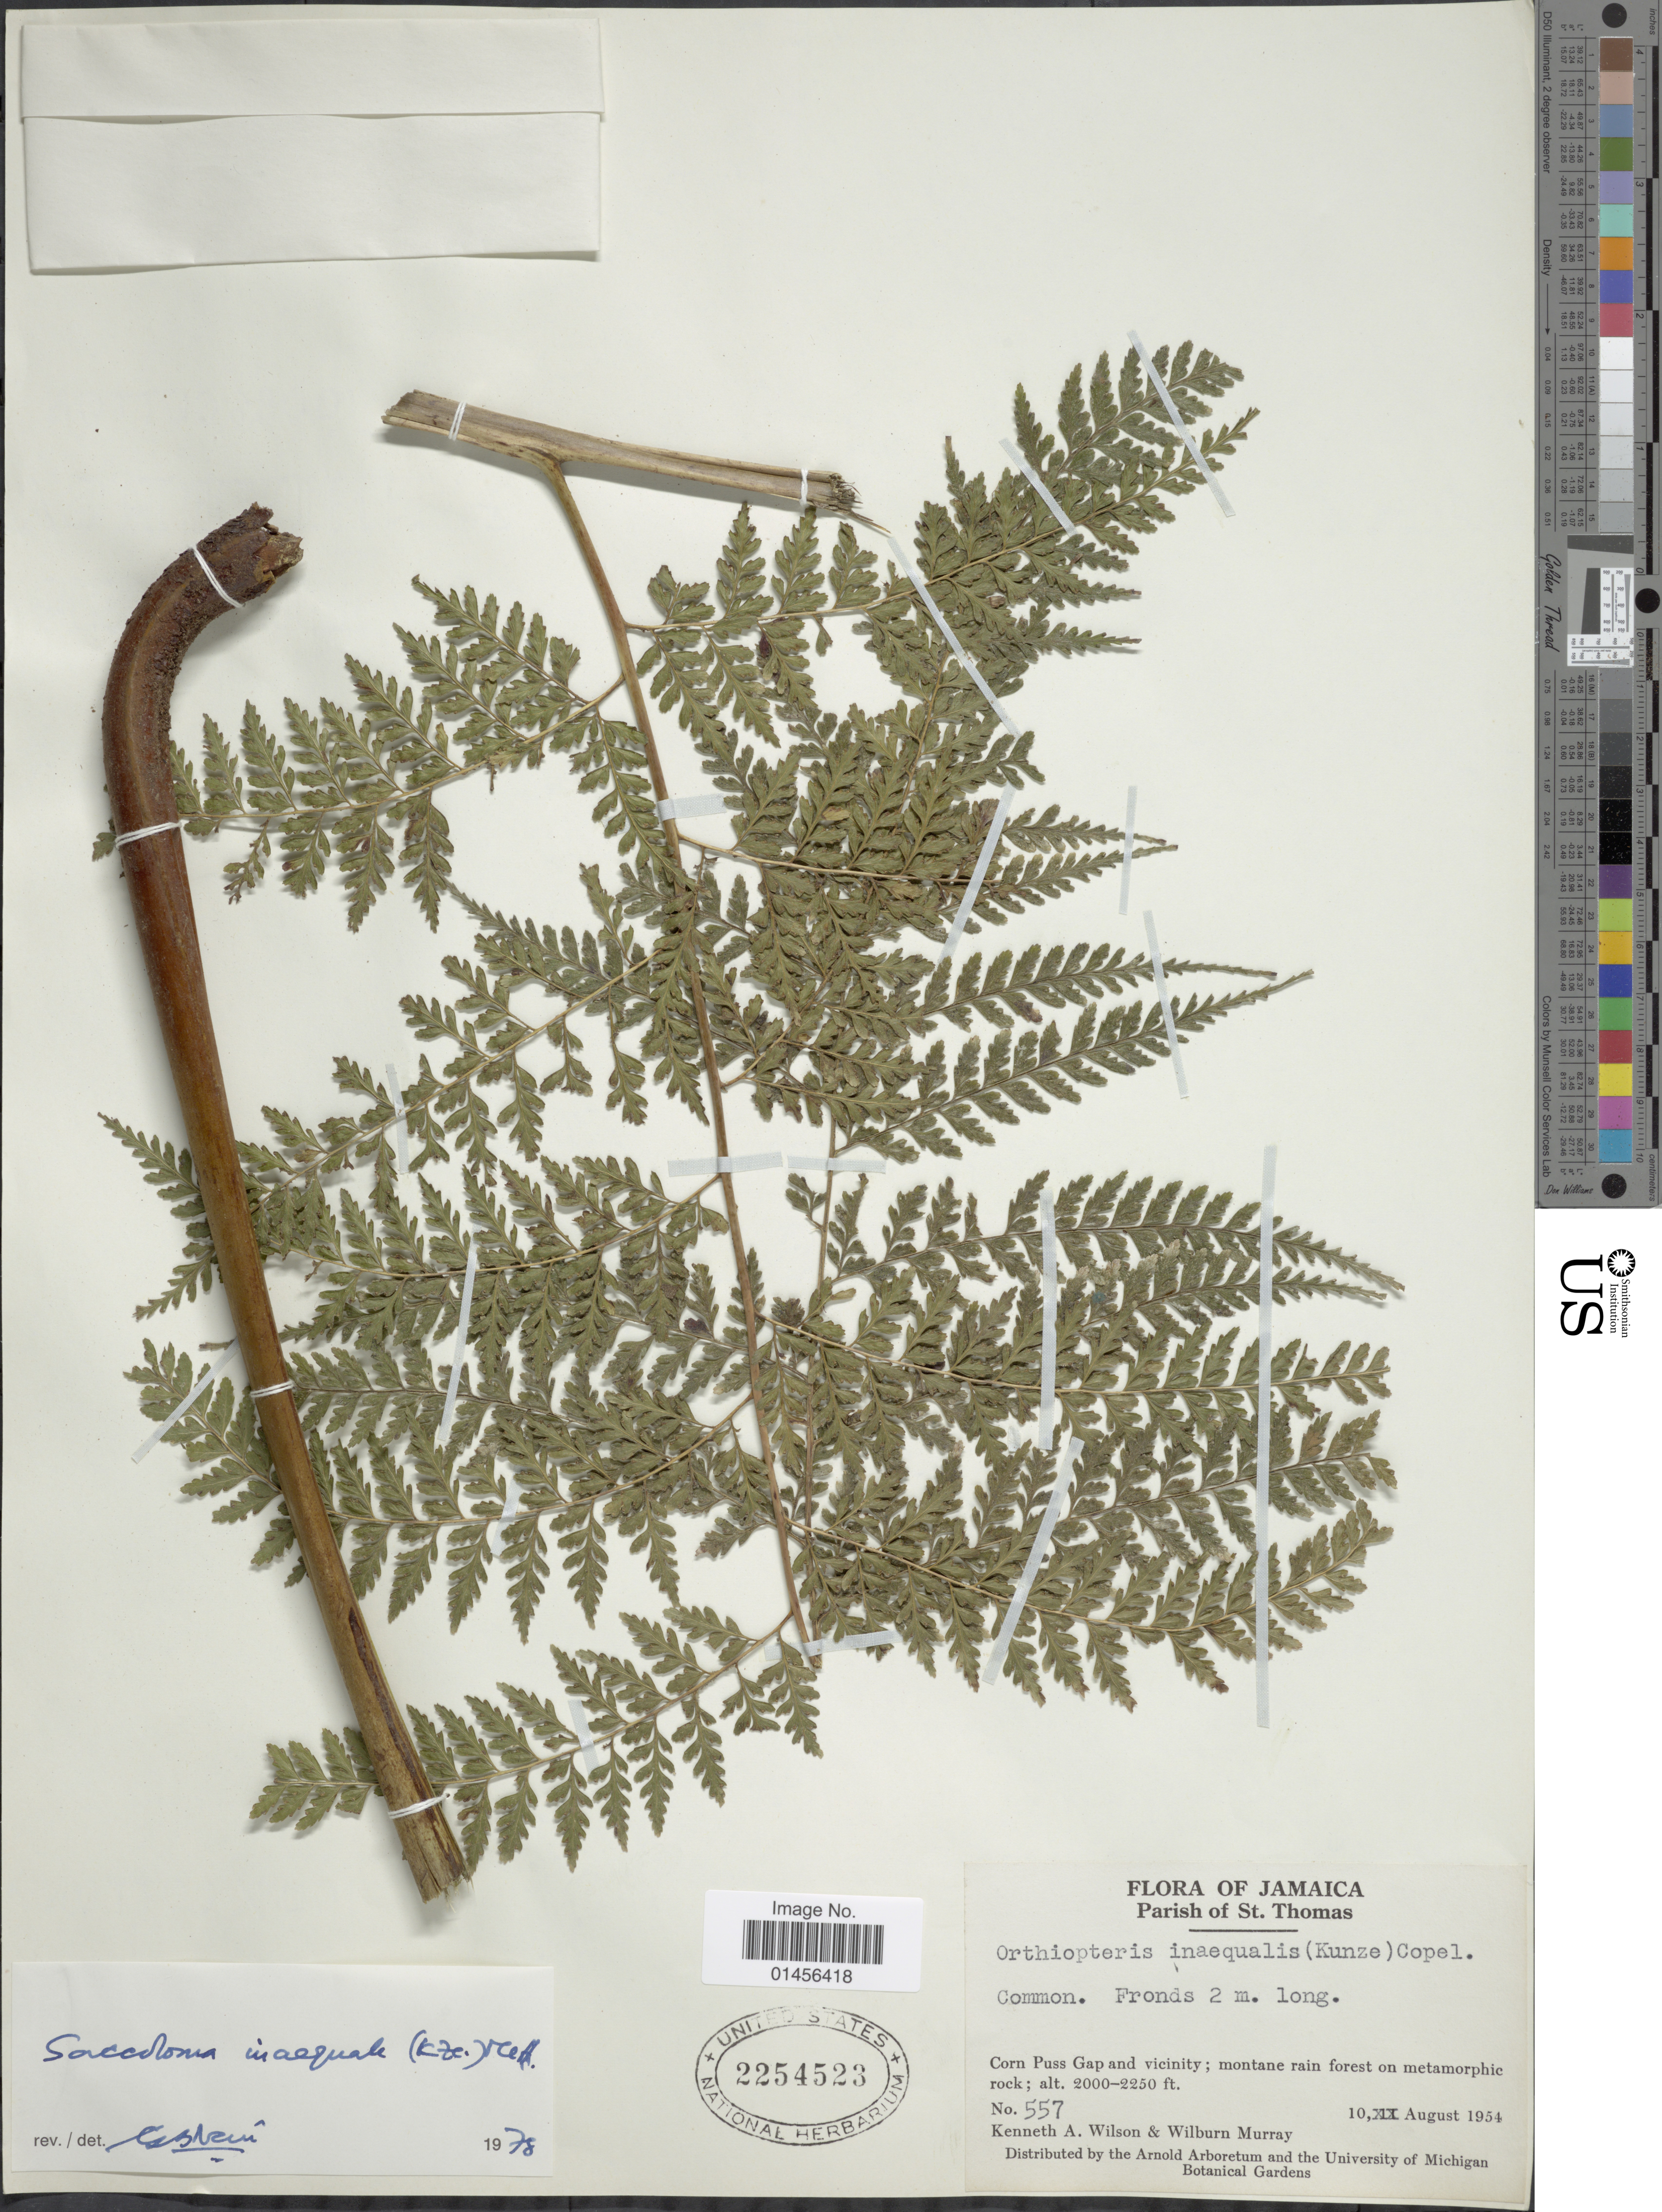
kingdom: Plantae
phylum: Tracheophyta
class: Polypodiopsida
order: Polypodiales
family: Saccolomataceae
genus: Saccoloma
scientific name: Saccoloma inaequale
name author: (Kunze) Mett.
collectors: K. A. Wilson & W. Murray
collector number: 557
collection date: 1954-08-10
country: Jamaica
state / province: Saint Thomas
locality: Parish of St Thomas, corn Puss Gap and vicinoty; montane rain forest on metamorphic rock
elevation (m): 610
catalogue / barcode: US 2254523